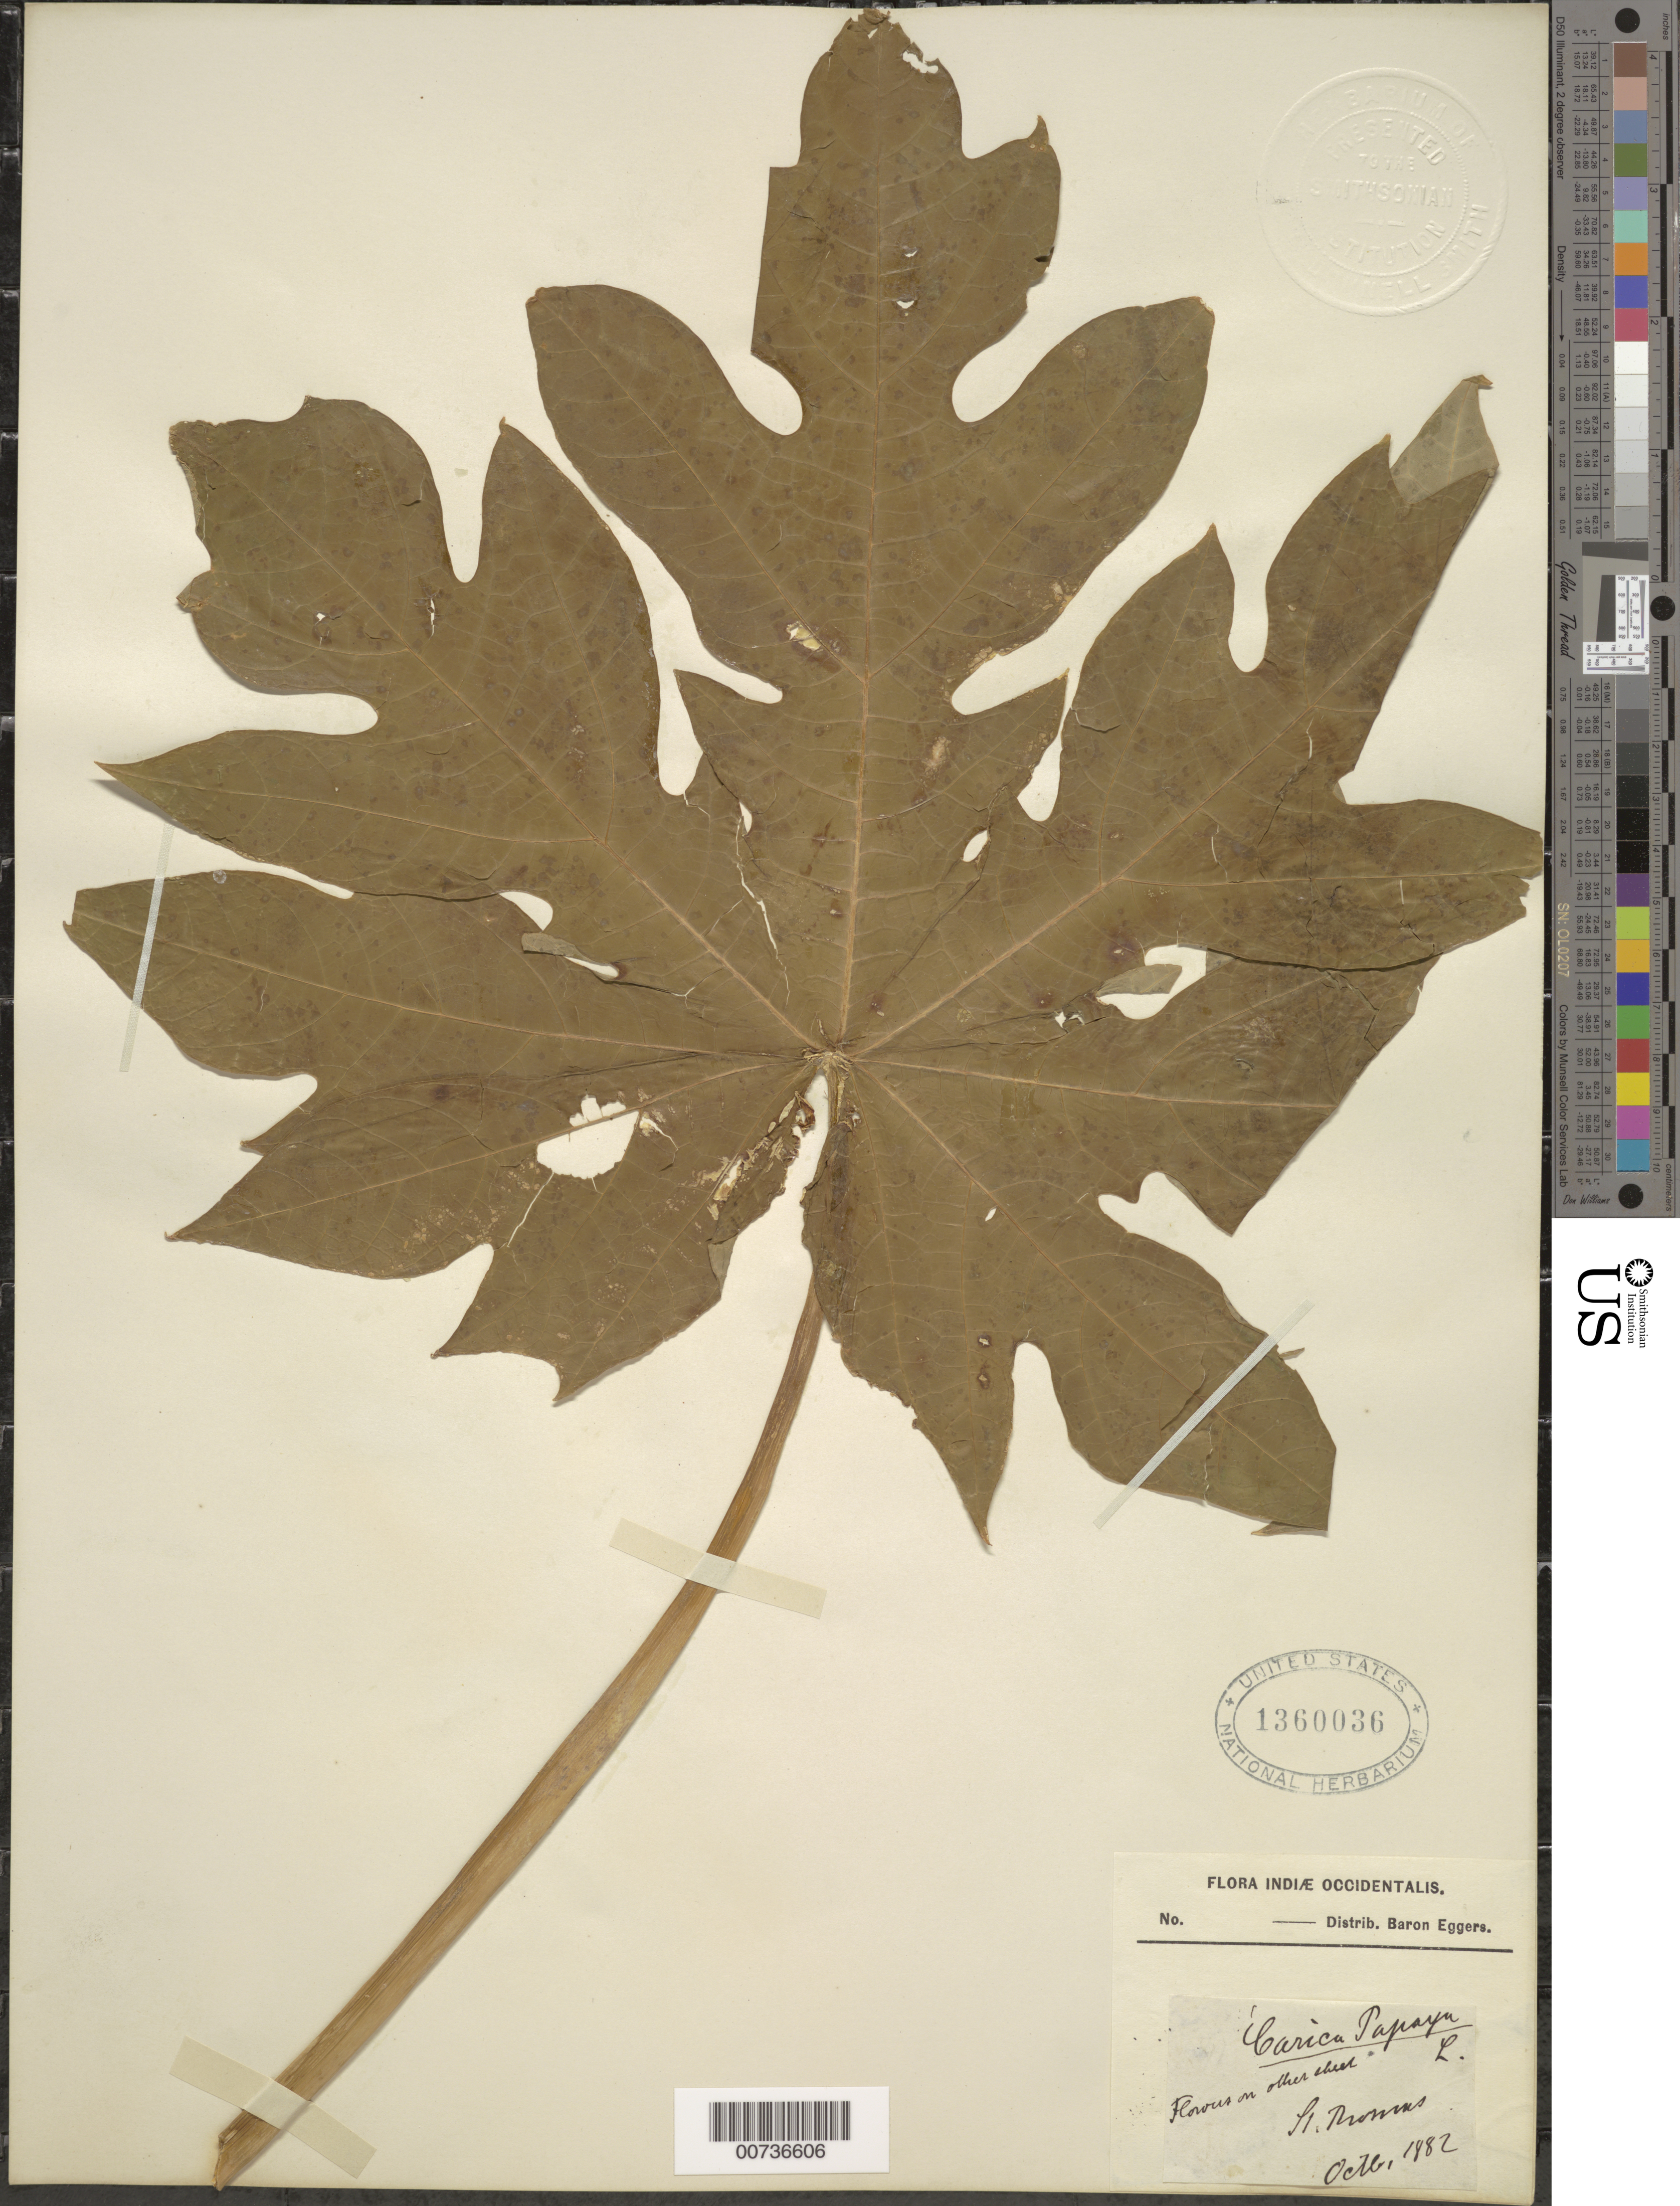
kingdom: Plantae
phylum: Tracheophyta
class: Magnoliopsida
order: Brassicales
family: Caricaceae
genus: Carica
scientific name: Carica papaya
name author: L.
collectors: H. F. A. von Eggers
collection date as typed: Nov 1882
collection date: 1882-11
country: U.S. Virgin Islands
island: St. Thomas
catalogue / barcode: US 1360036